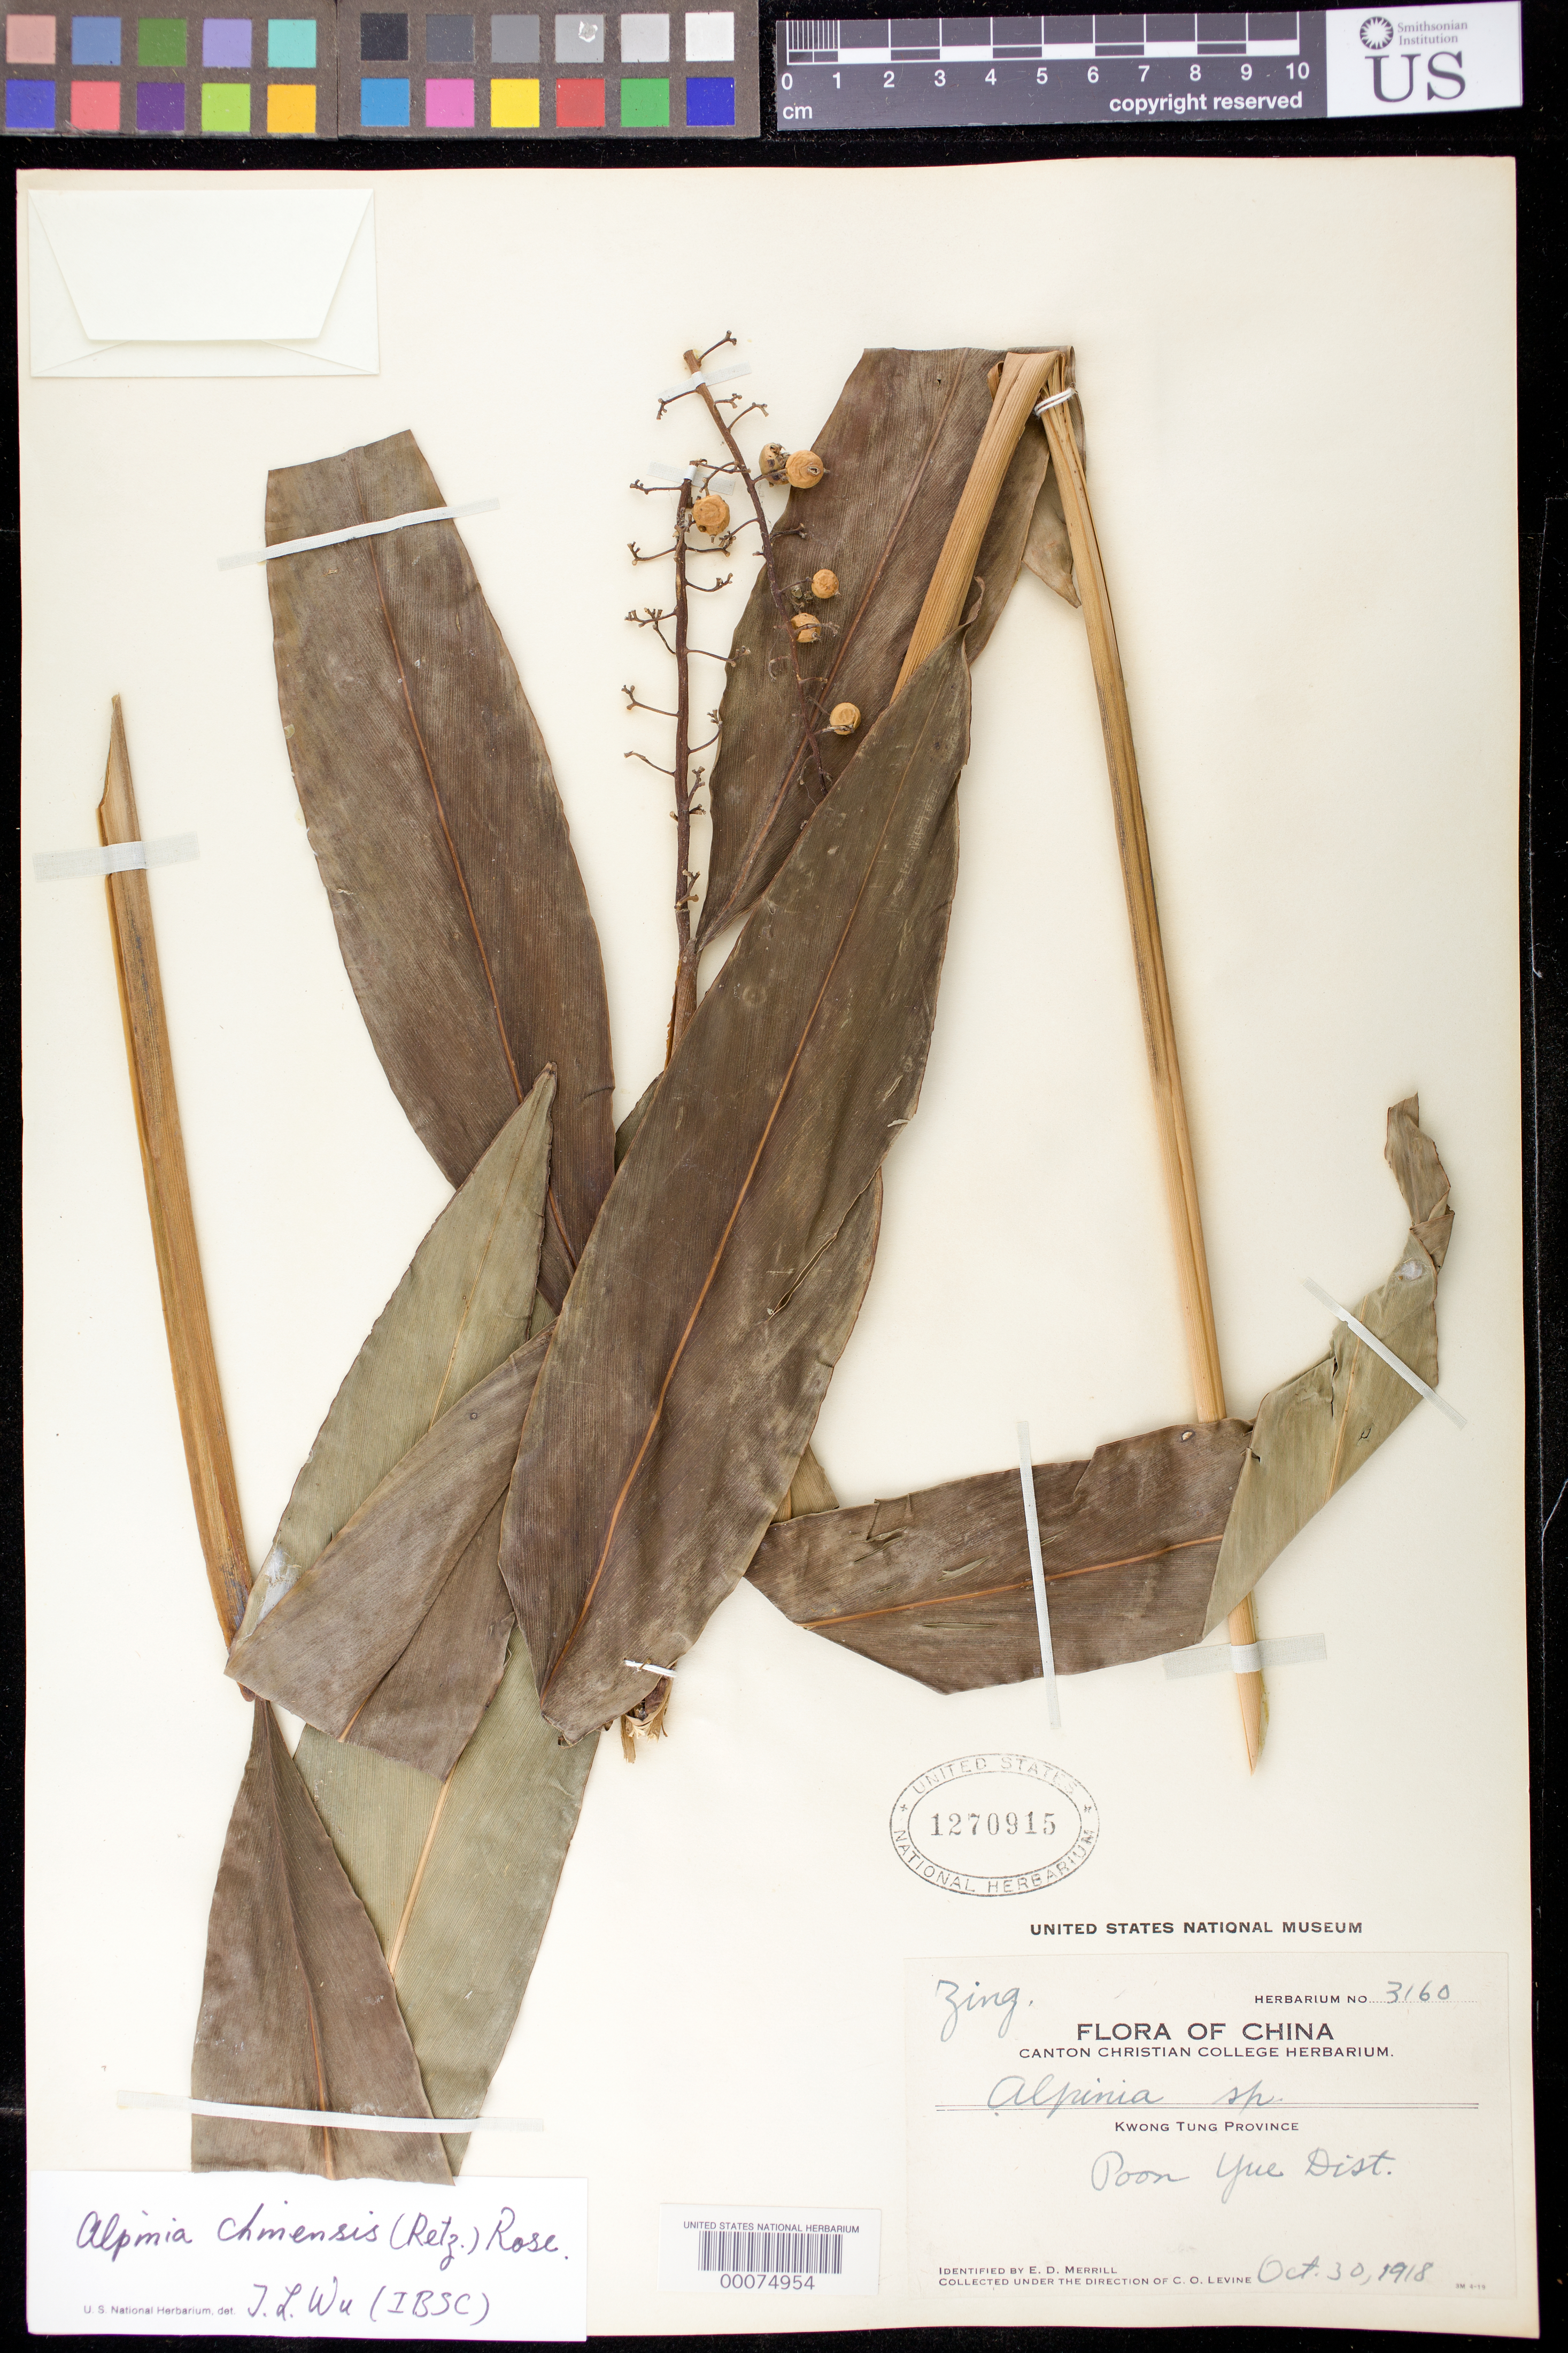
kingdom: Plantae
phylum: Tracheophyta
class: Liliopsida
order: Zingiberales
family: Zingiberaceae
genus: Alpinia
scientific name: Alpinia chinensis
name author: (Retz.) Roscoe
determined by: Wu, Te-Ling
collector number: Canton Christ. Clg. Herb. 3160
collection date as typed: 30 Oct 1918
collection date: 1918-10-30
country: China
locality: Kwong tung prov, poon yue dist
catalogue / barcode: US 1270915